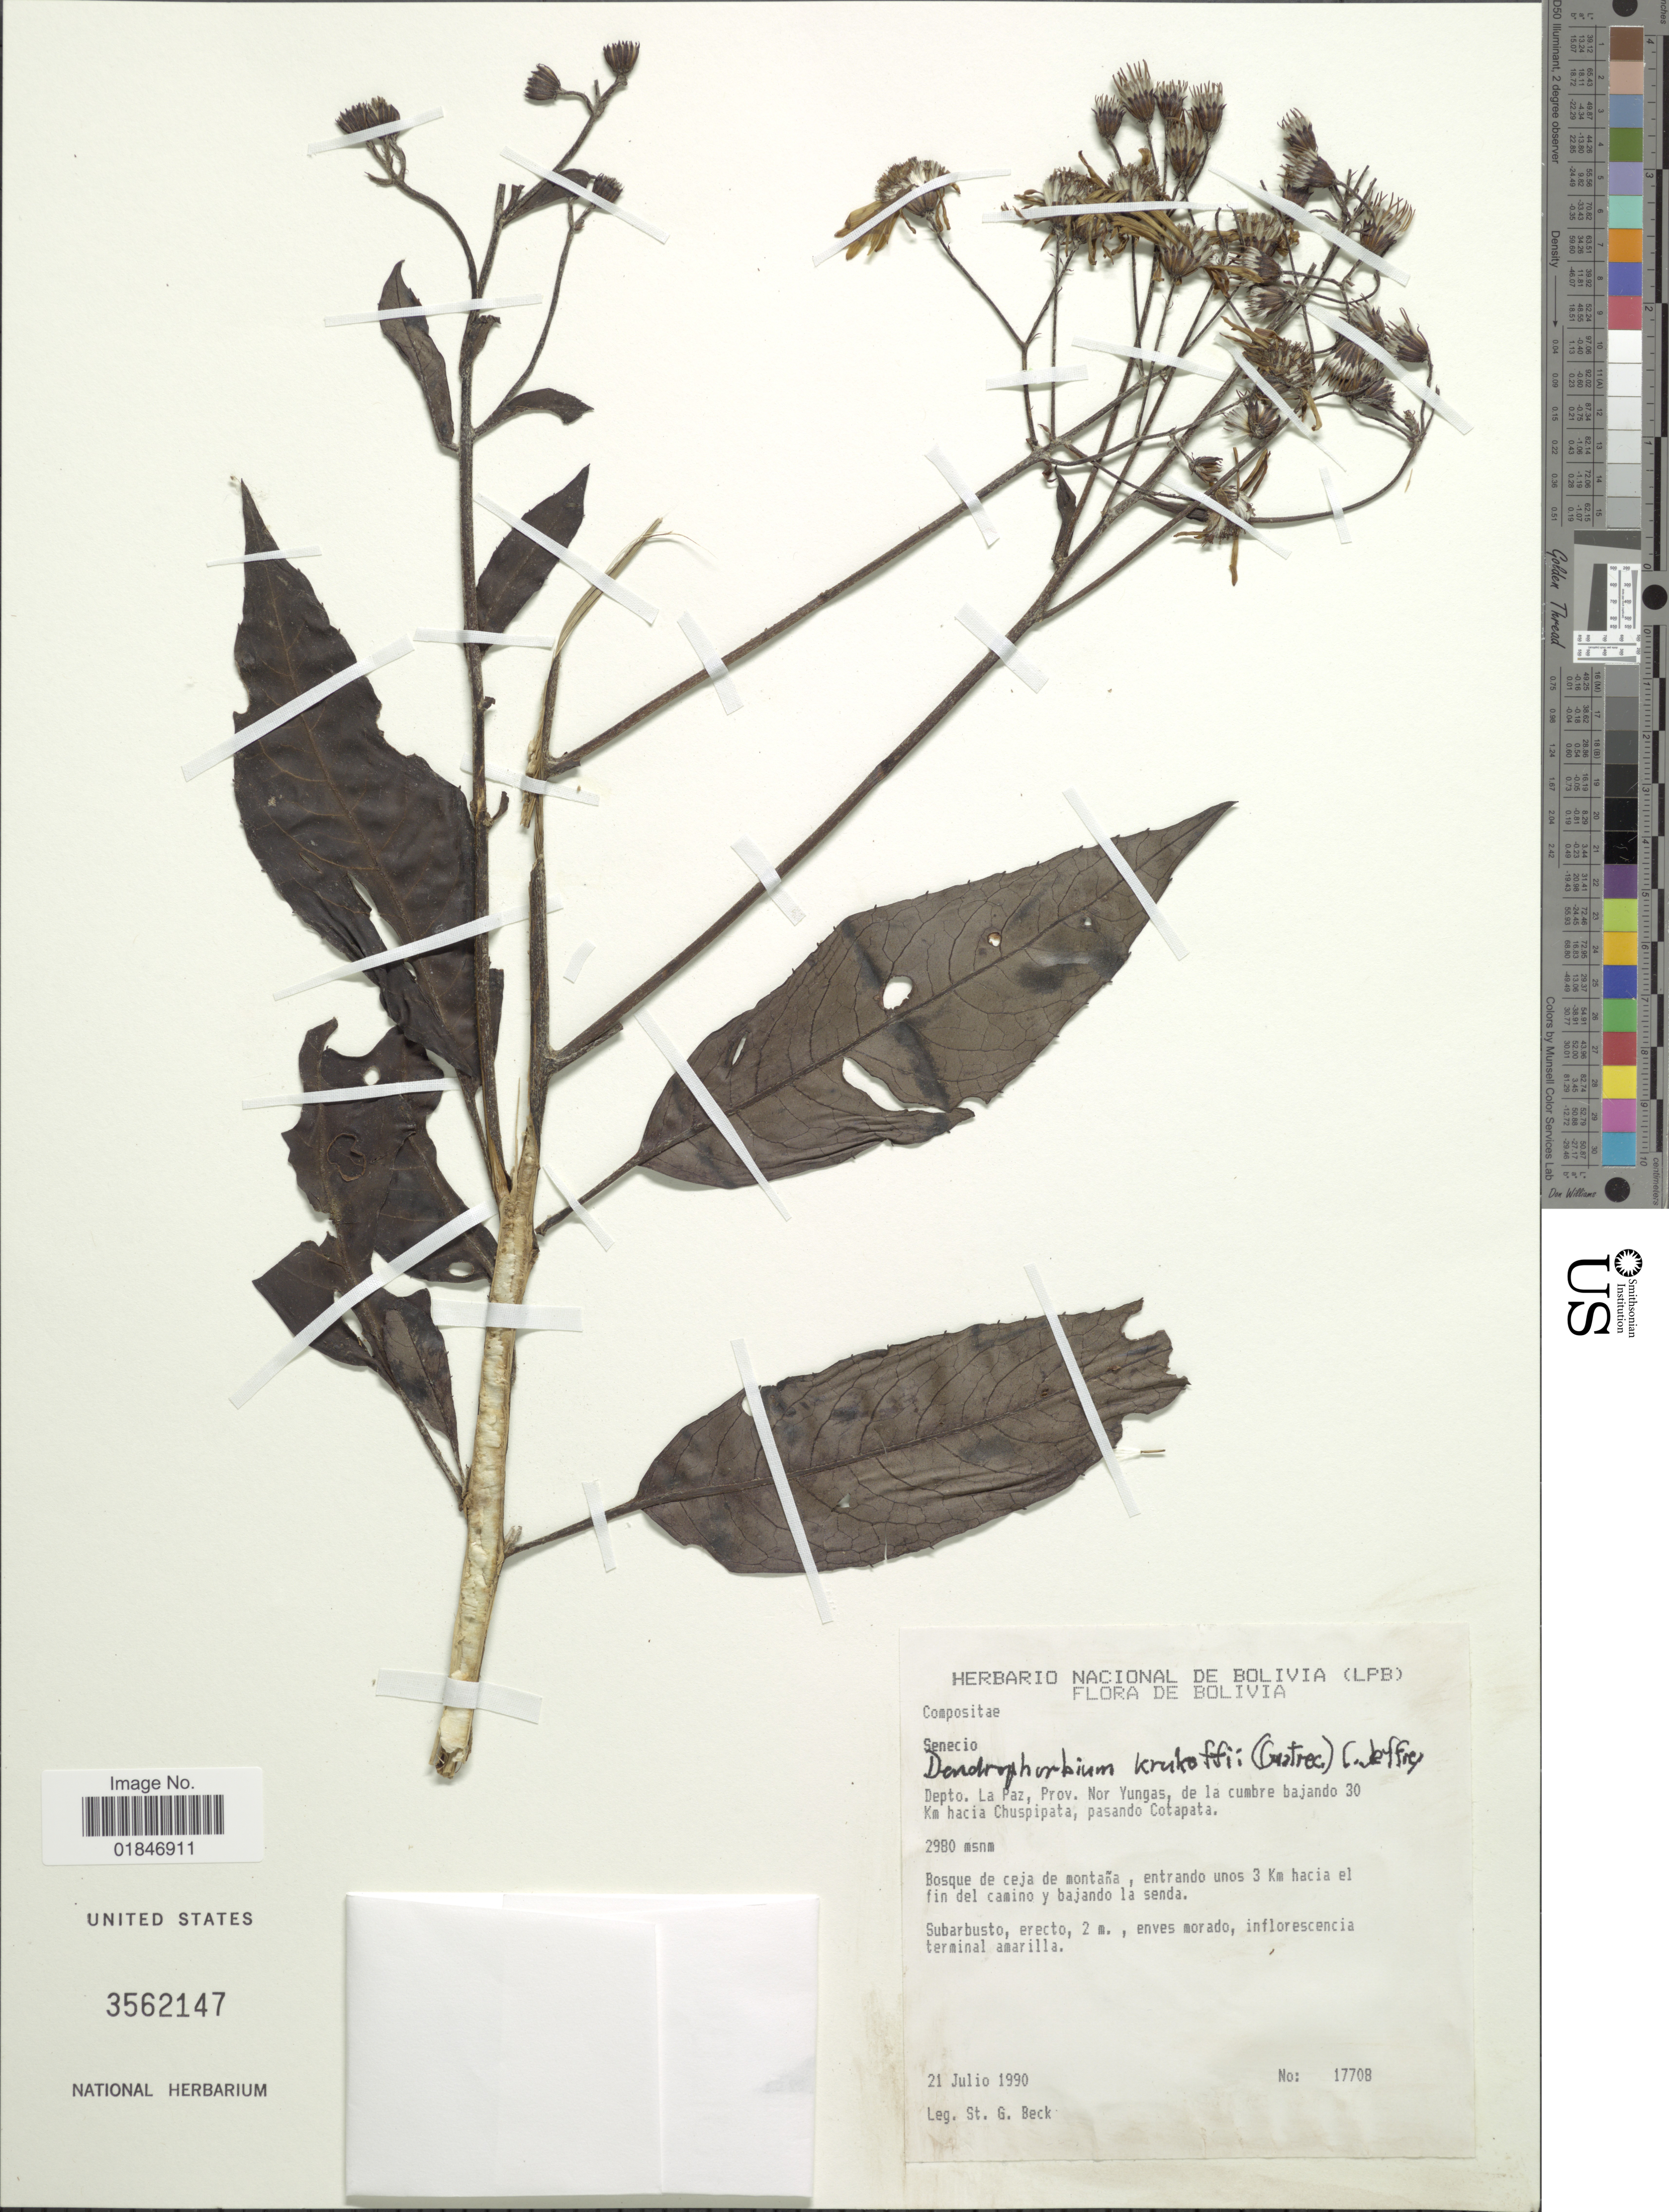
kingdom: Plantae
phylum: Tracheophyta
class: Magnoliopsida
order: Asterales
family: Asteraceae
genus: Dendrophorbium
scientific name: Dendrophorbium krukoffii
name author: (Cuatrec.) C. Jeffrey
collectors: S. G. Beck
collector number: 17708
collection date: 1990-07-21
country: Bolivia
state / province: La Paz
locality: Prov. Nor Yungas, de la cumbre bajando 30 Km hacia Chuspipata, pasando Cotapata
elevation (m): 2980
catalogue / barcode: US 3562147